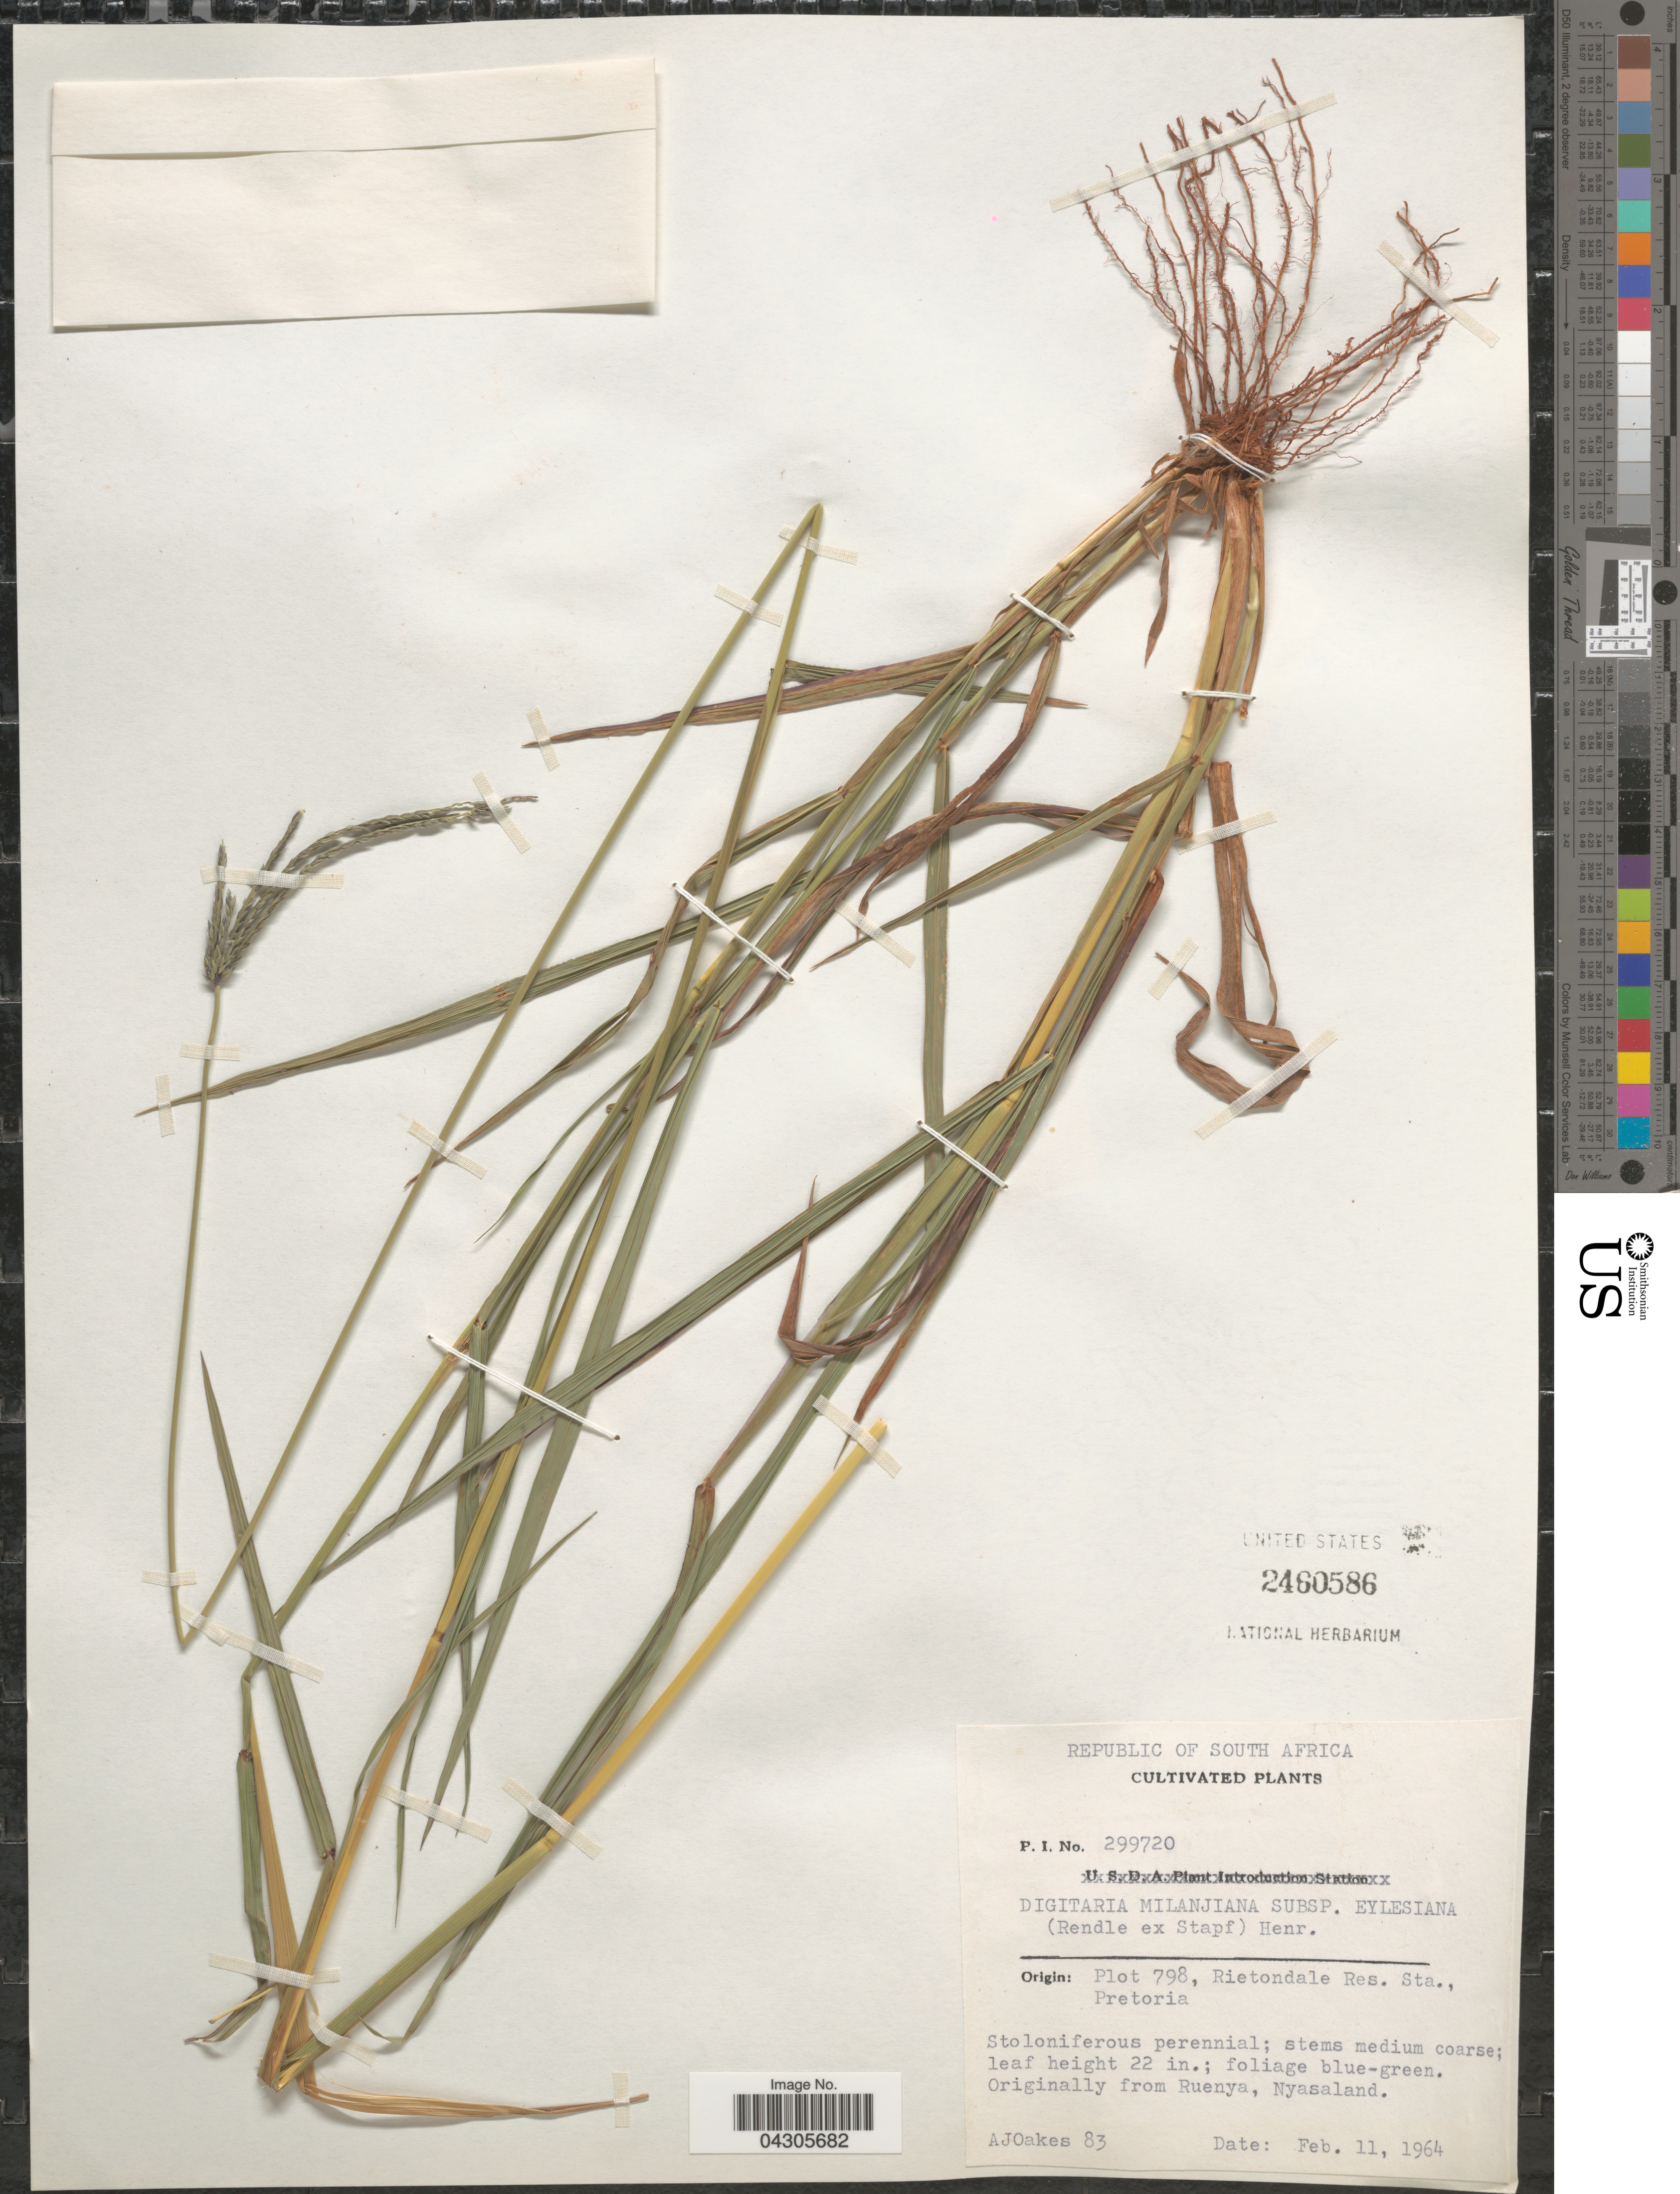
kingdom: Plantae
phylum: Tracheophyta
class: Liliopsida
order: Poales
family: Poaceae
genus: Digitaria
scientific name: Digitaria milanjiana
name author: (Rendle) Stapf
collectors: A. Oakes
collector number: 83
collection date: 1964-02-11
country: South Africa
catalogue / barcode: US 2460586